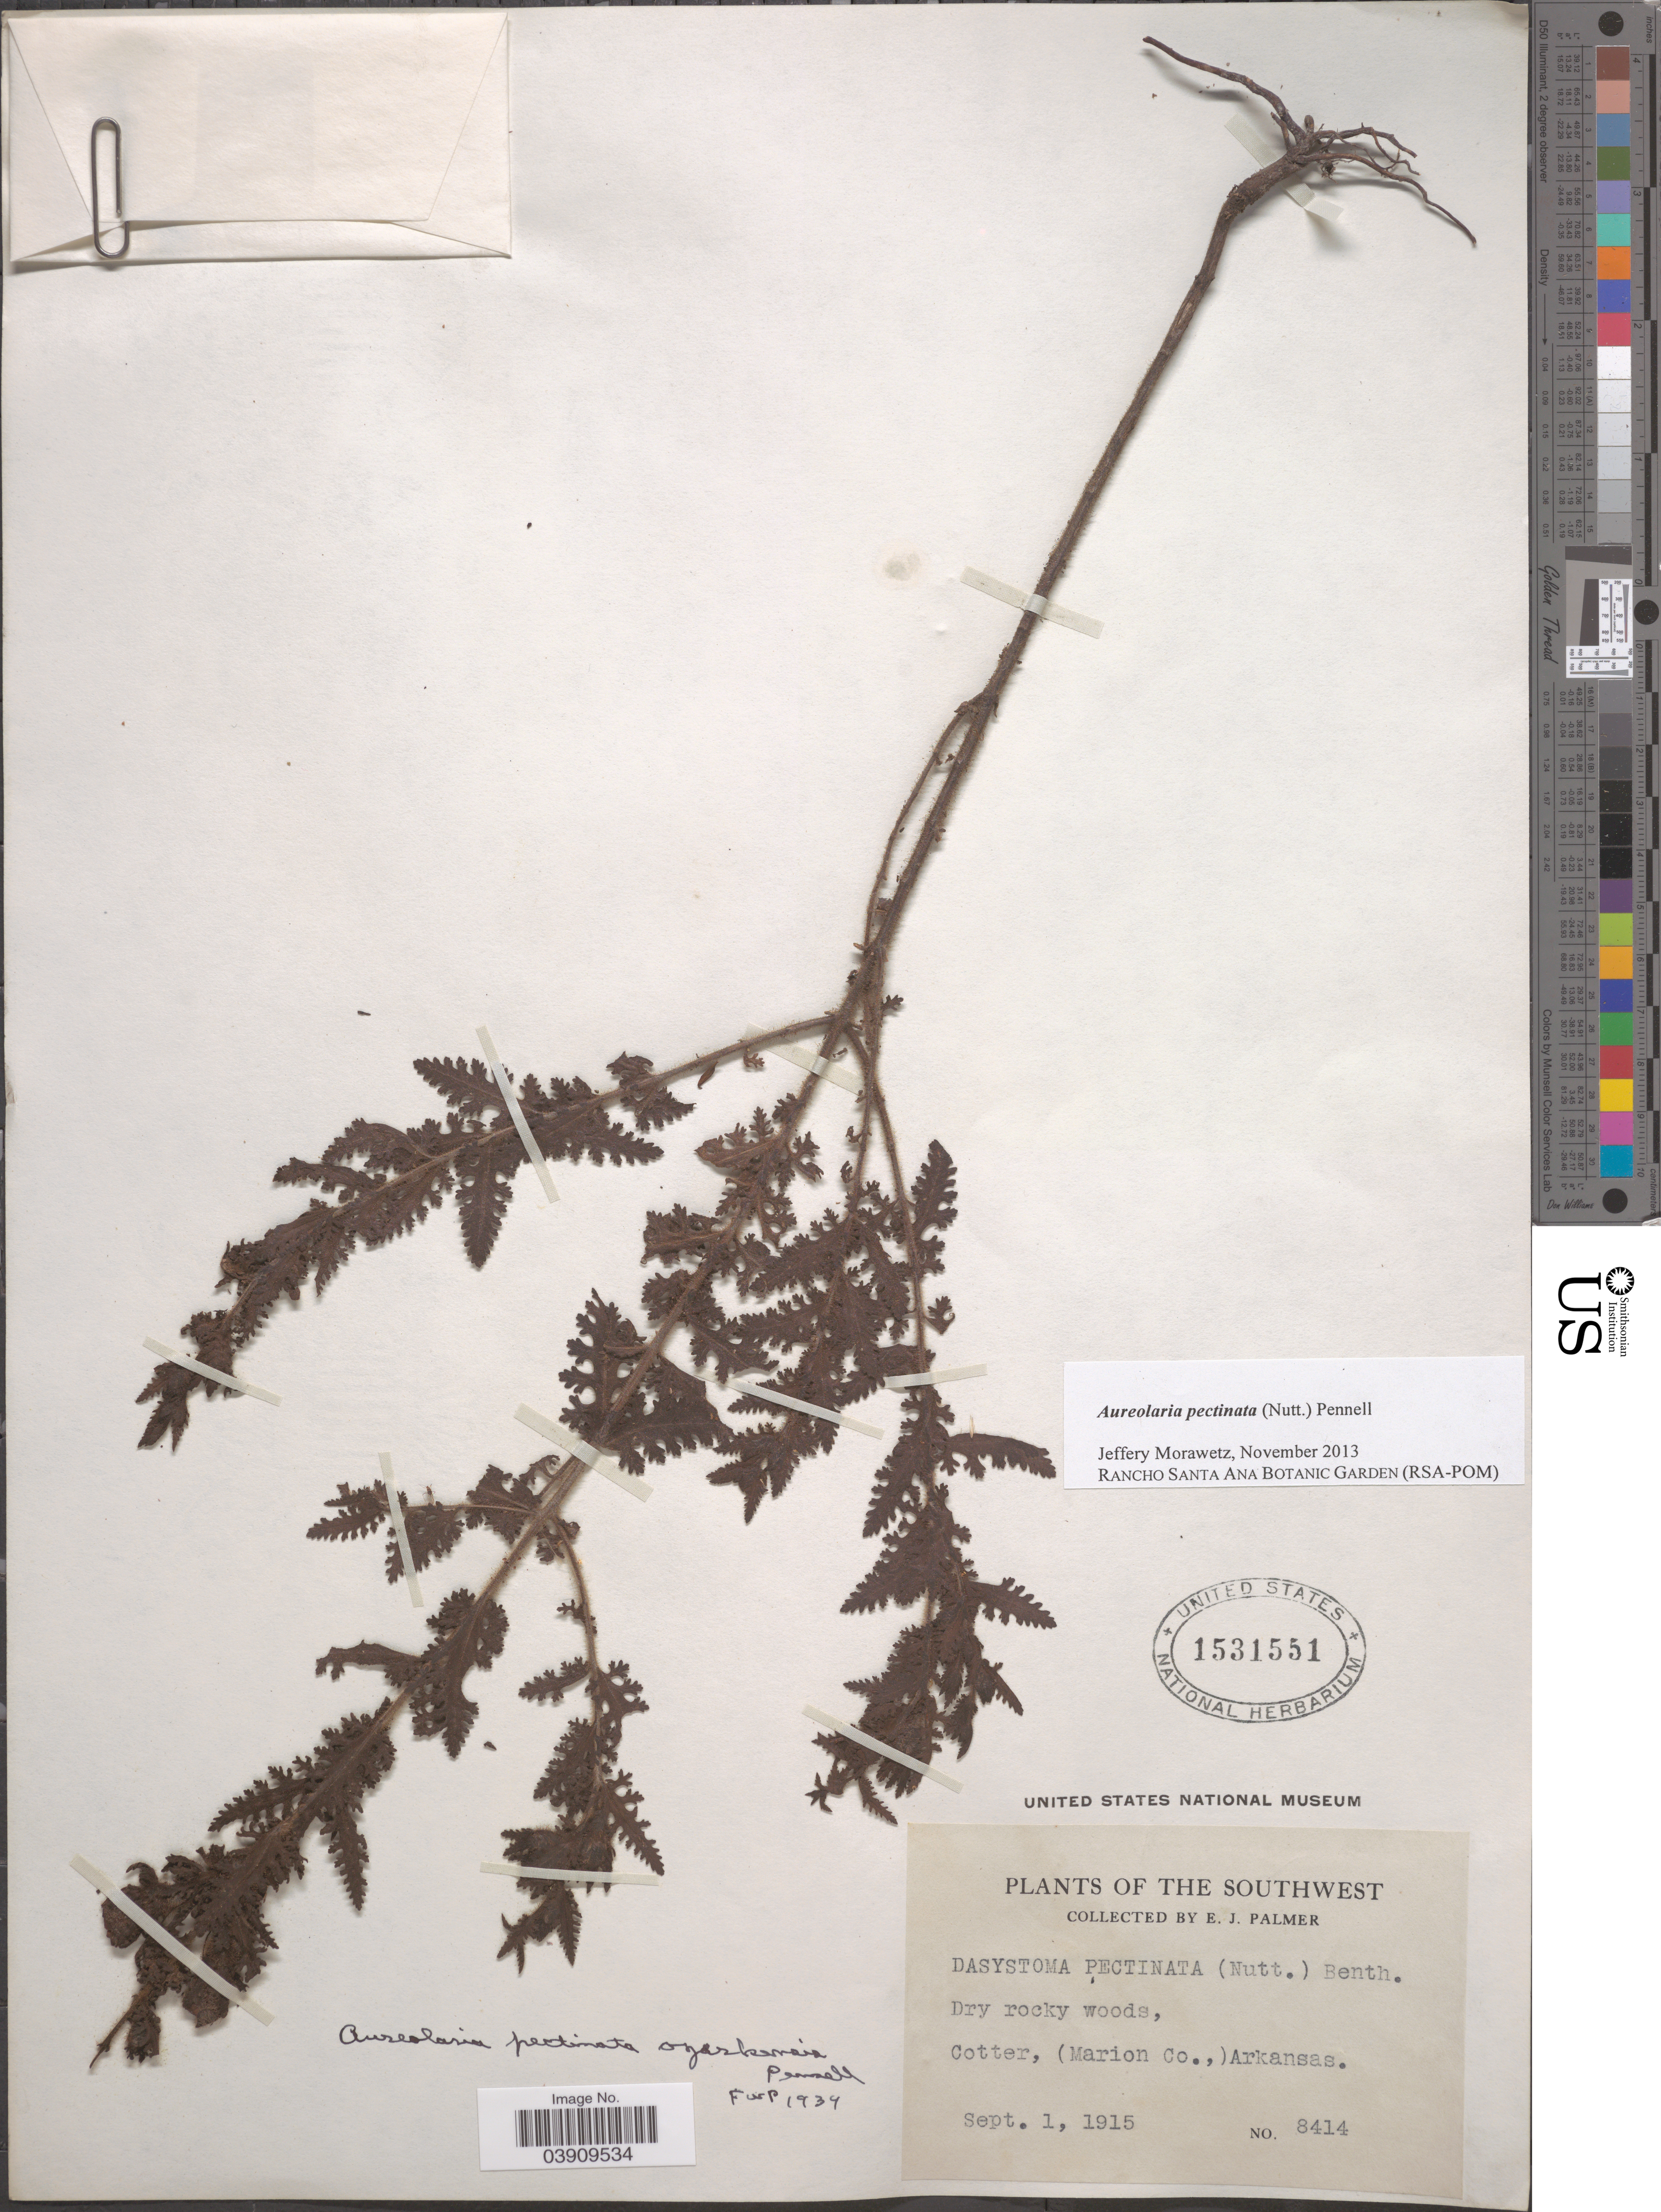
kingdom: Plantae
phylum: Tracheophyta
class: Magnoliopsida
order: Lamiales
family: Orobanchaceae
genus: Aureolaria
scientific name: Aureolaria pectinata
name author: (Nutt.) Pennell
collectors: E. J. Palmer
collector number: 8414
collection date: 1915-09-01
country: United States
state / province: Arkansas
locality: The Southwest. Cotter, (Marion Co.).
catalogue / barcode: US 1531551